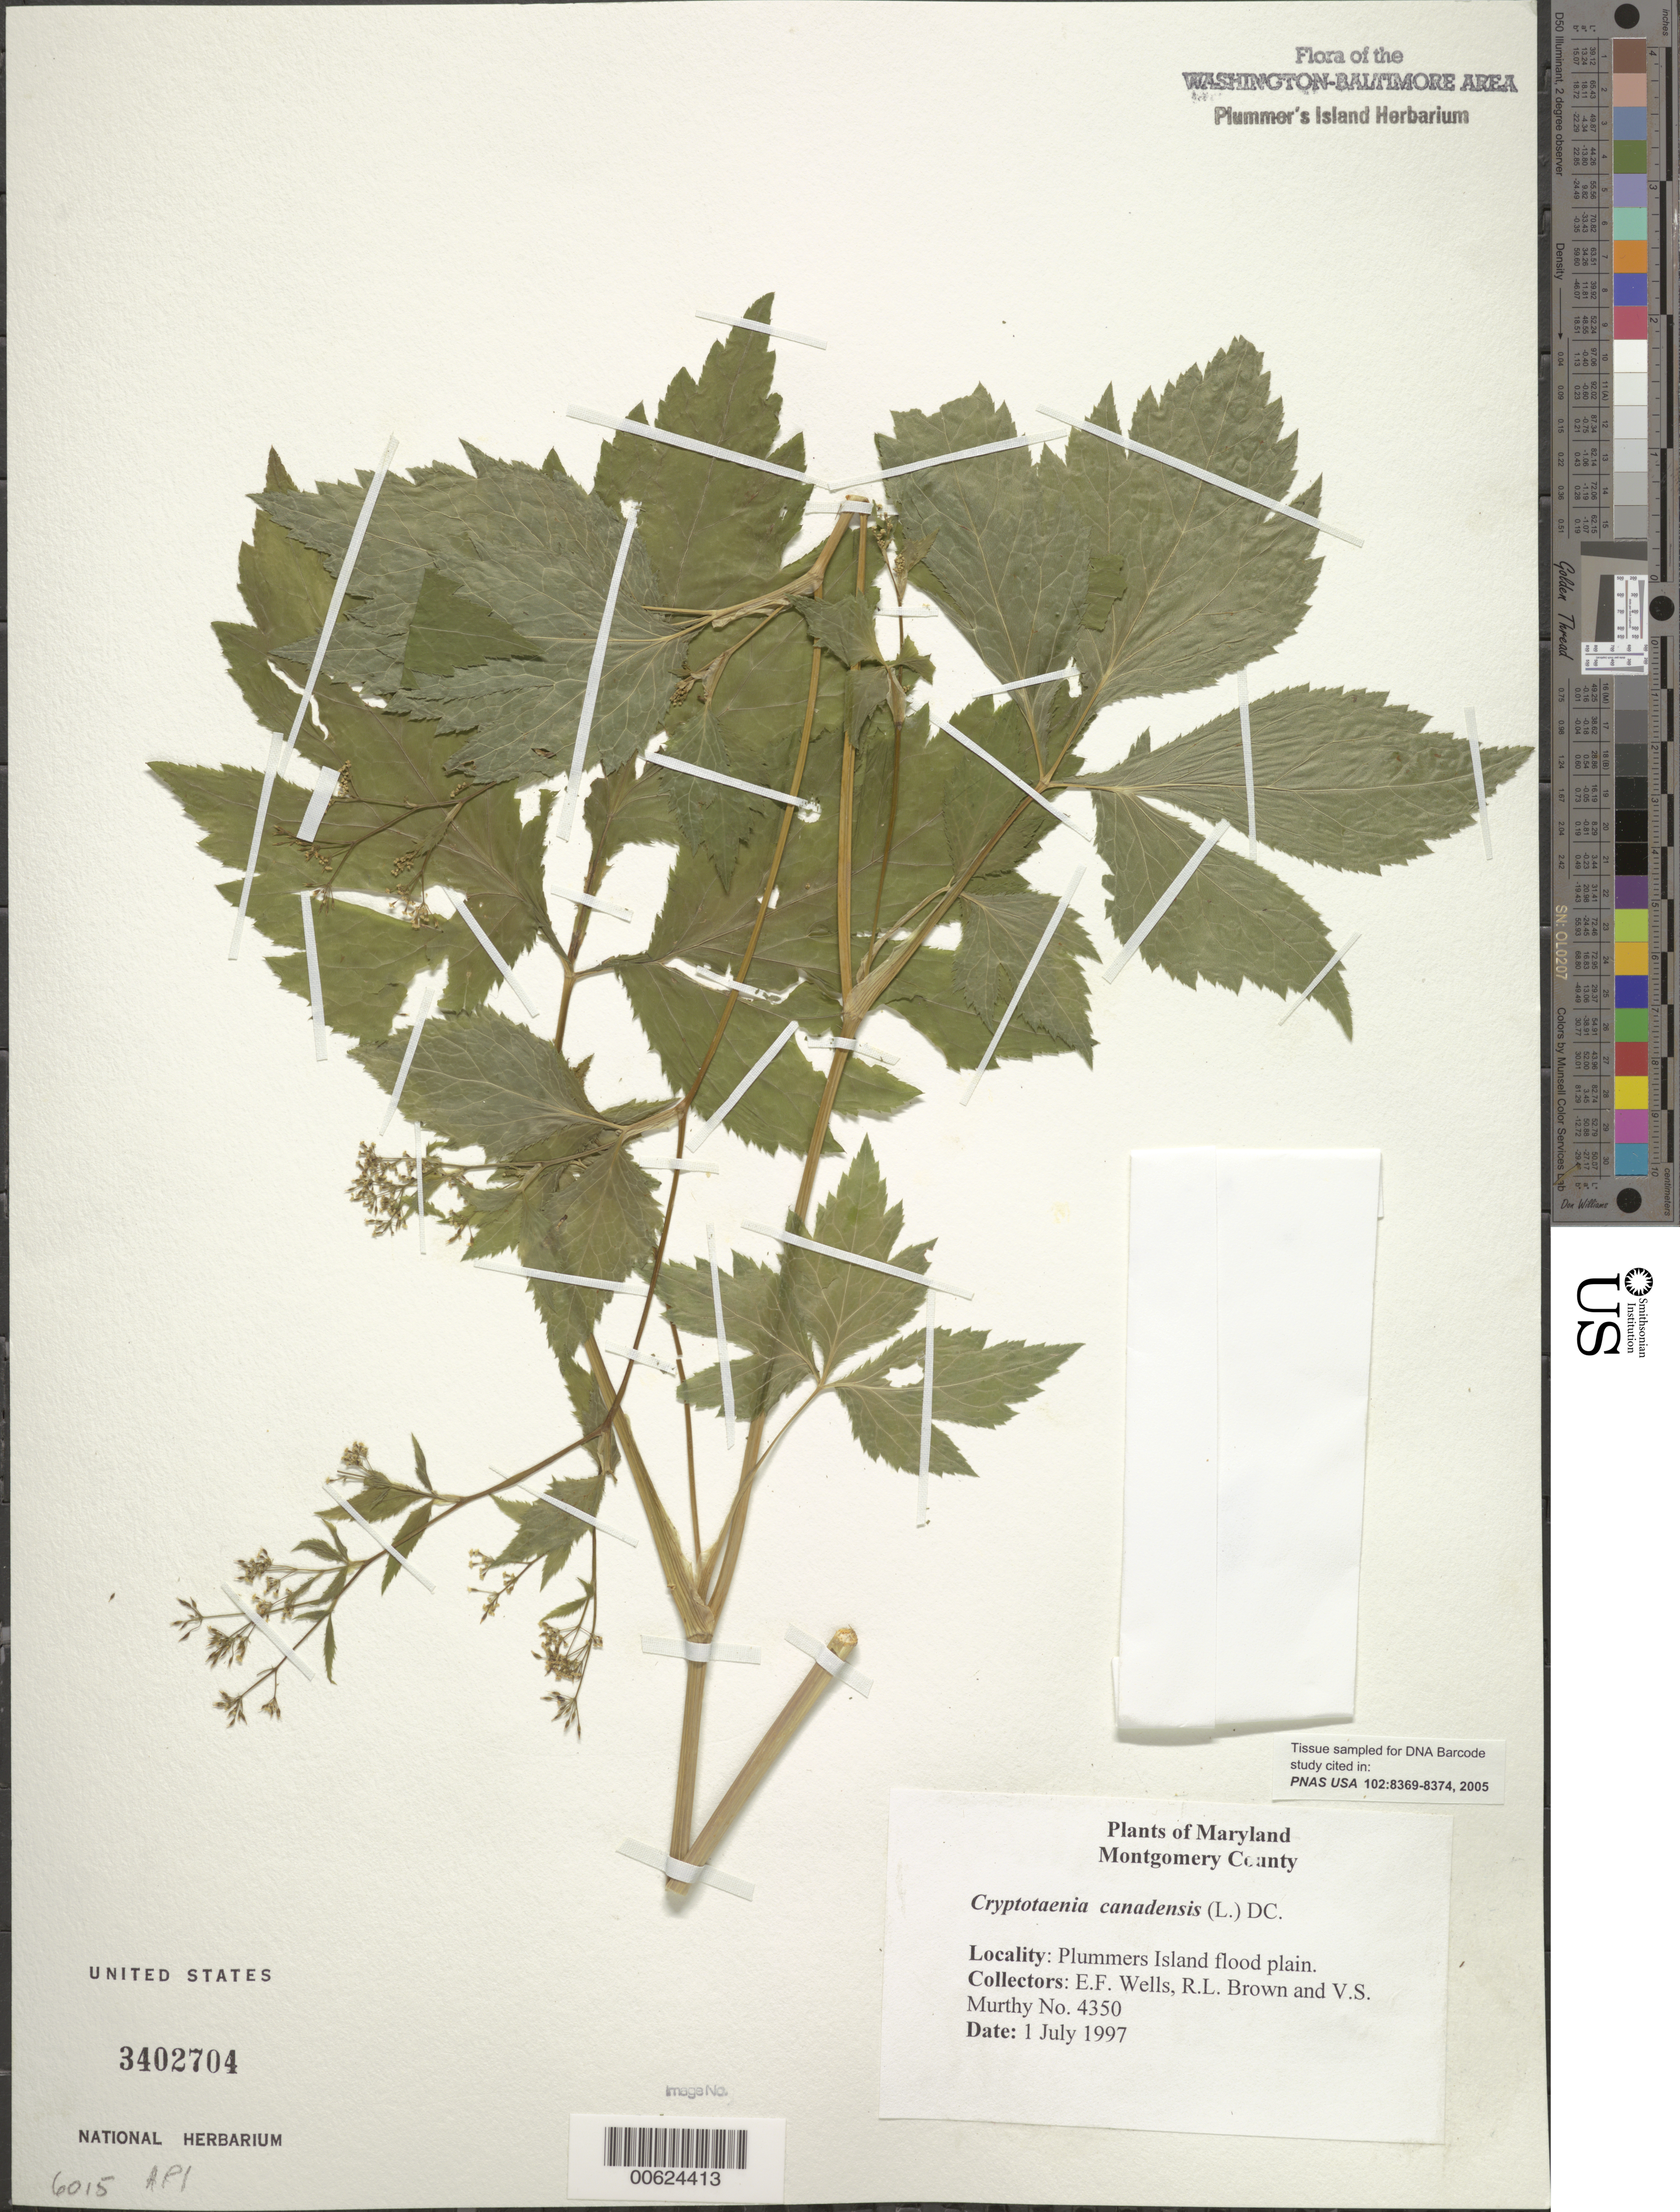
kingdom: Plantae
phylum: Tracheophyta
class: Magnoliopsida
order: Apiales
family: Apiaceae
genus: Cryptotaenia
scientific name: Cryptotaenia canadensis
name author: (L.) DC.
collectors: E. F. Wells, R. L. Brown & V. S. Murthy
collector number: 4350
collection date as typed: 01 Jul 1997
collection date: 1997-07-01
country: United States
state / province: Maryland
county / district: Montgomery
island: Plummers Island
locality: Flood plain of Plummers Island Plummers Island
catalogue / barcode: US 3402704